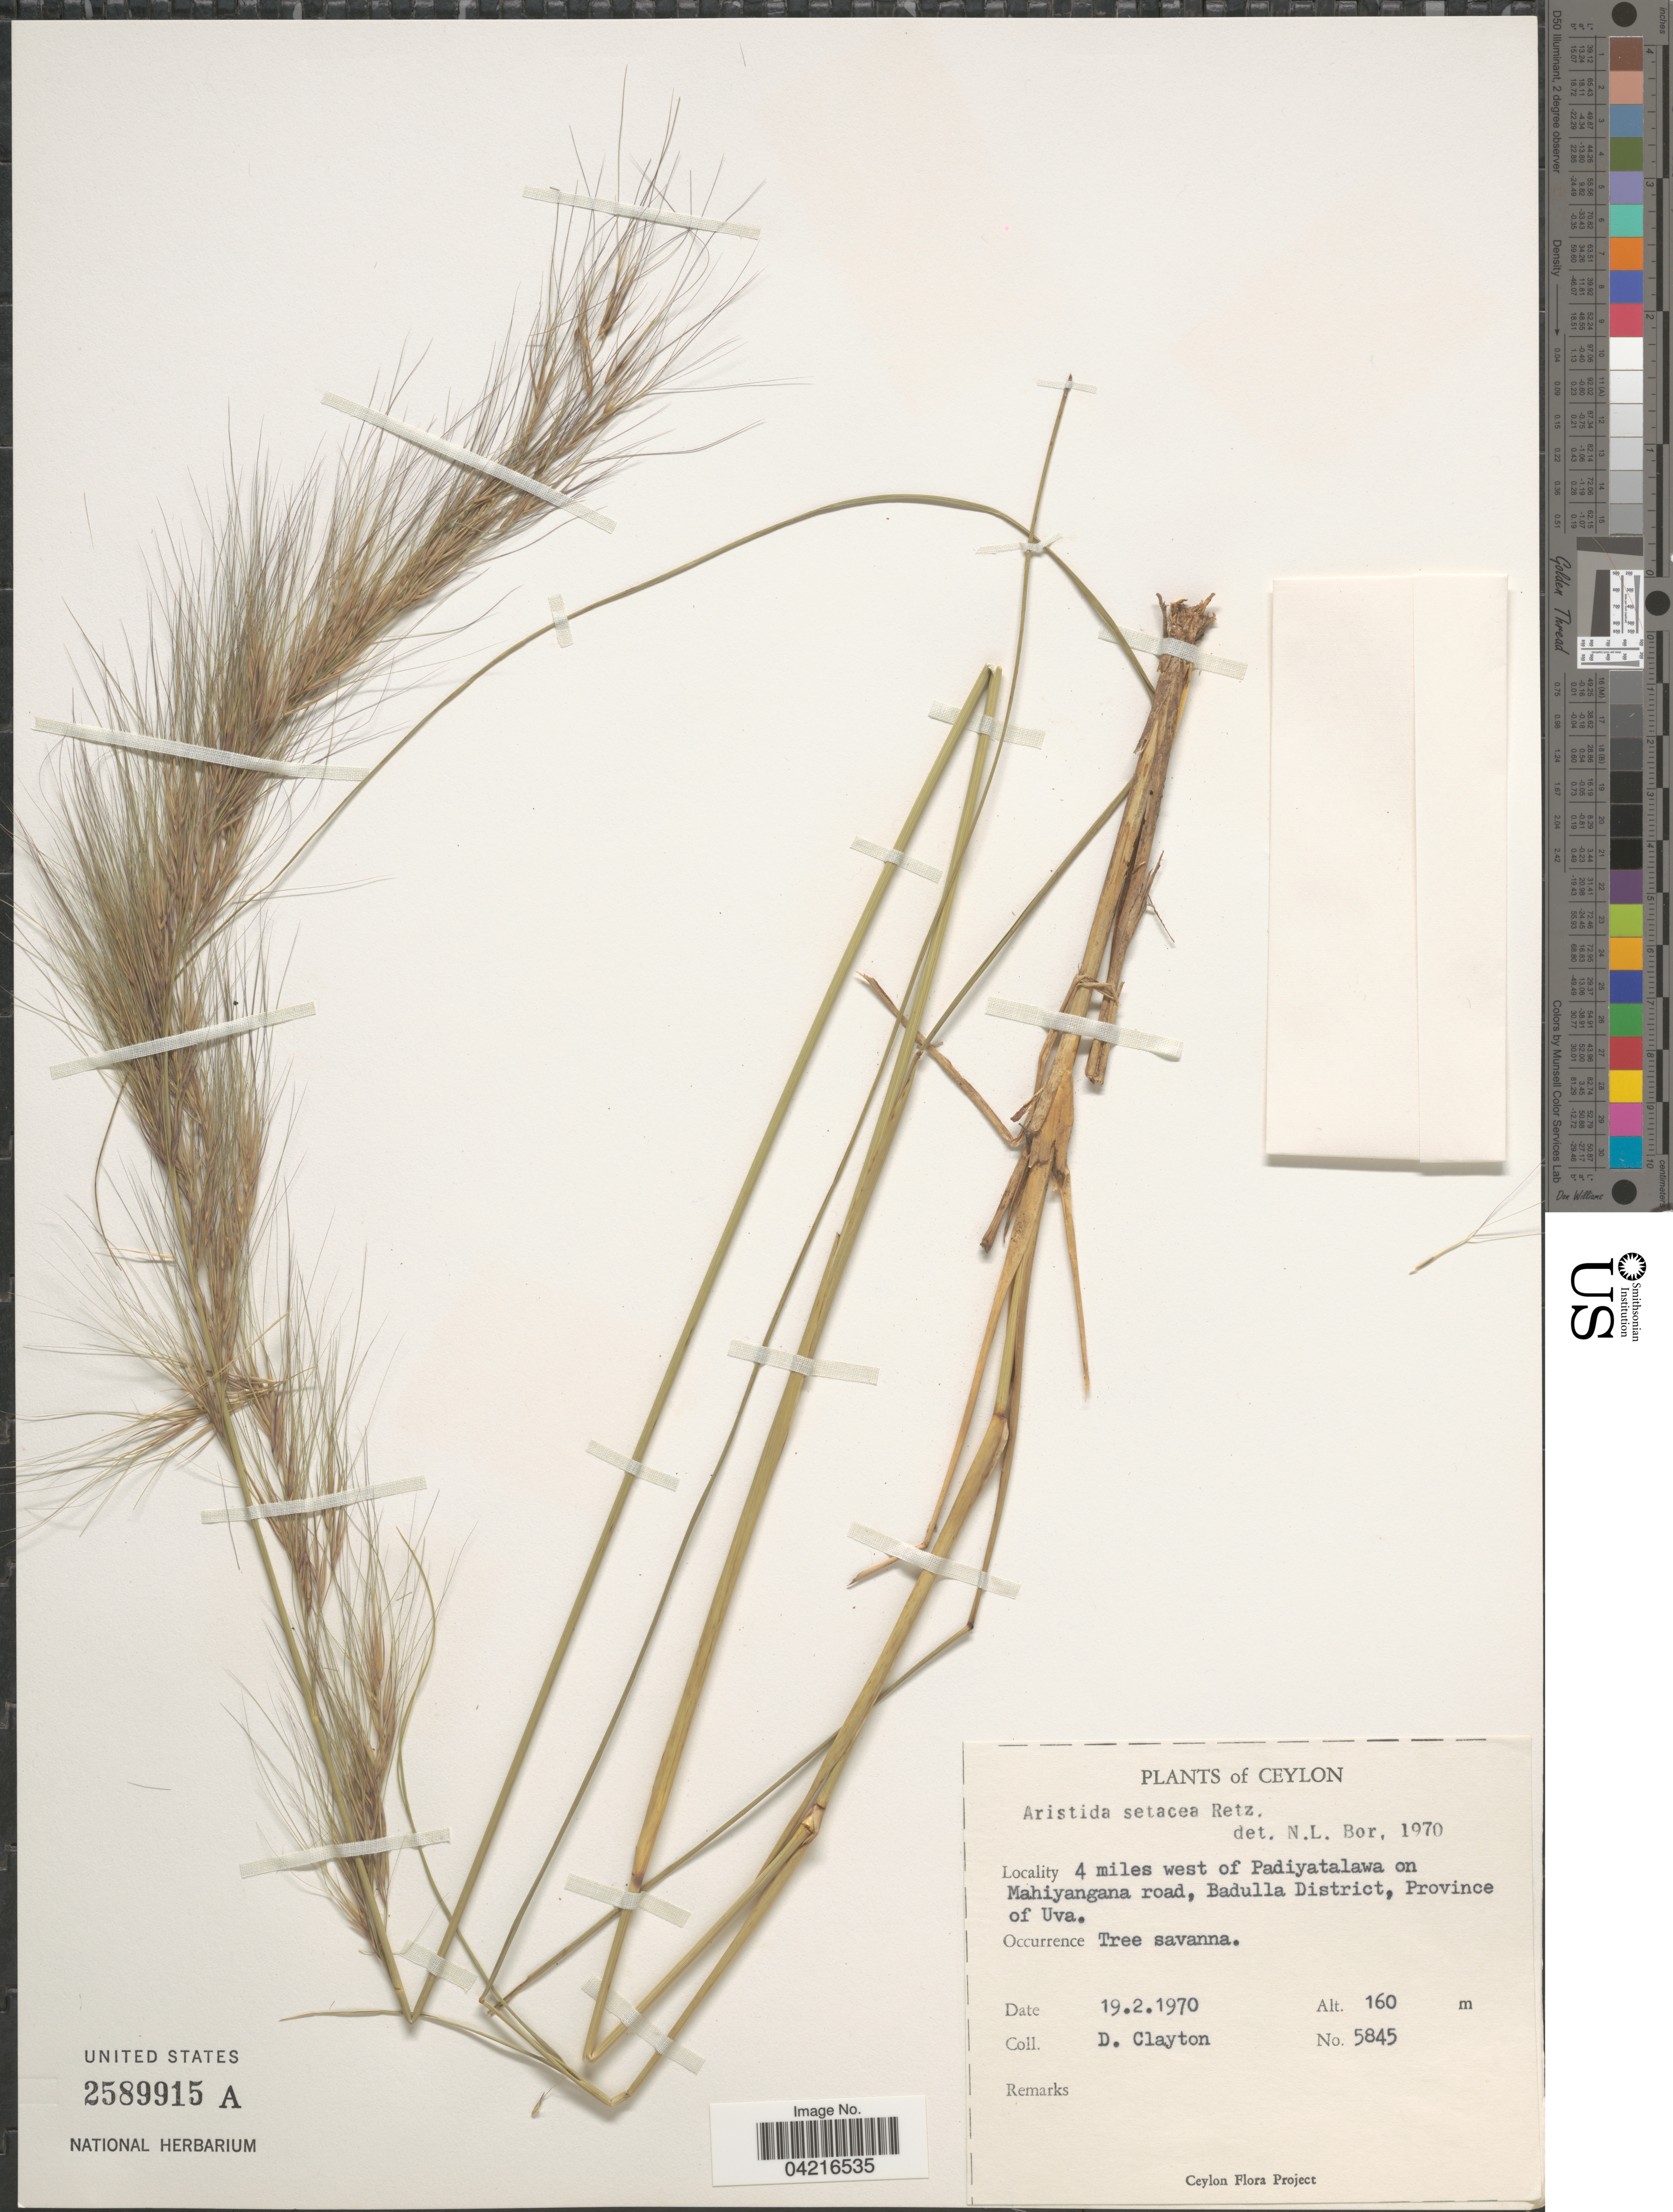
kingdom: Plantae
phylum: Tracheophyta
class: Liliopsida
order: Poales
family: Poaceae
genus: Aristida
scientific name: Aristida setacea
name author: Retz.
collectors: D. Clayton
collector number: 5845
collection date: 1970-02-19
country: Sri Lanka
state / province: Uva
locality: Ceylon. 4 miles west of Padiyatalawa on Mahiyangana road, Badulla District.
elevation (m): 160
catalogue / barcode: US 2589915A